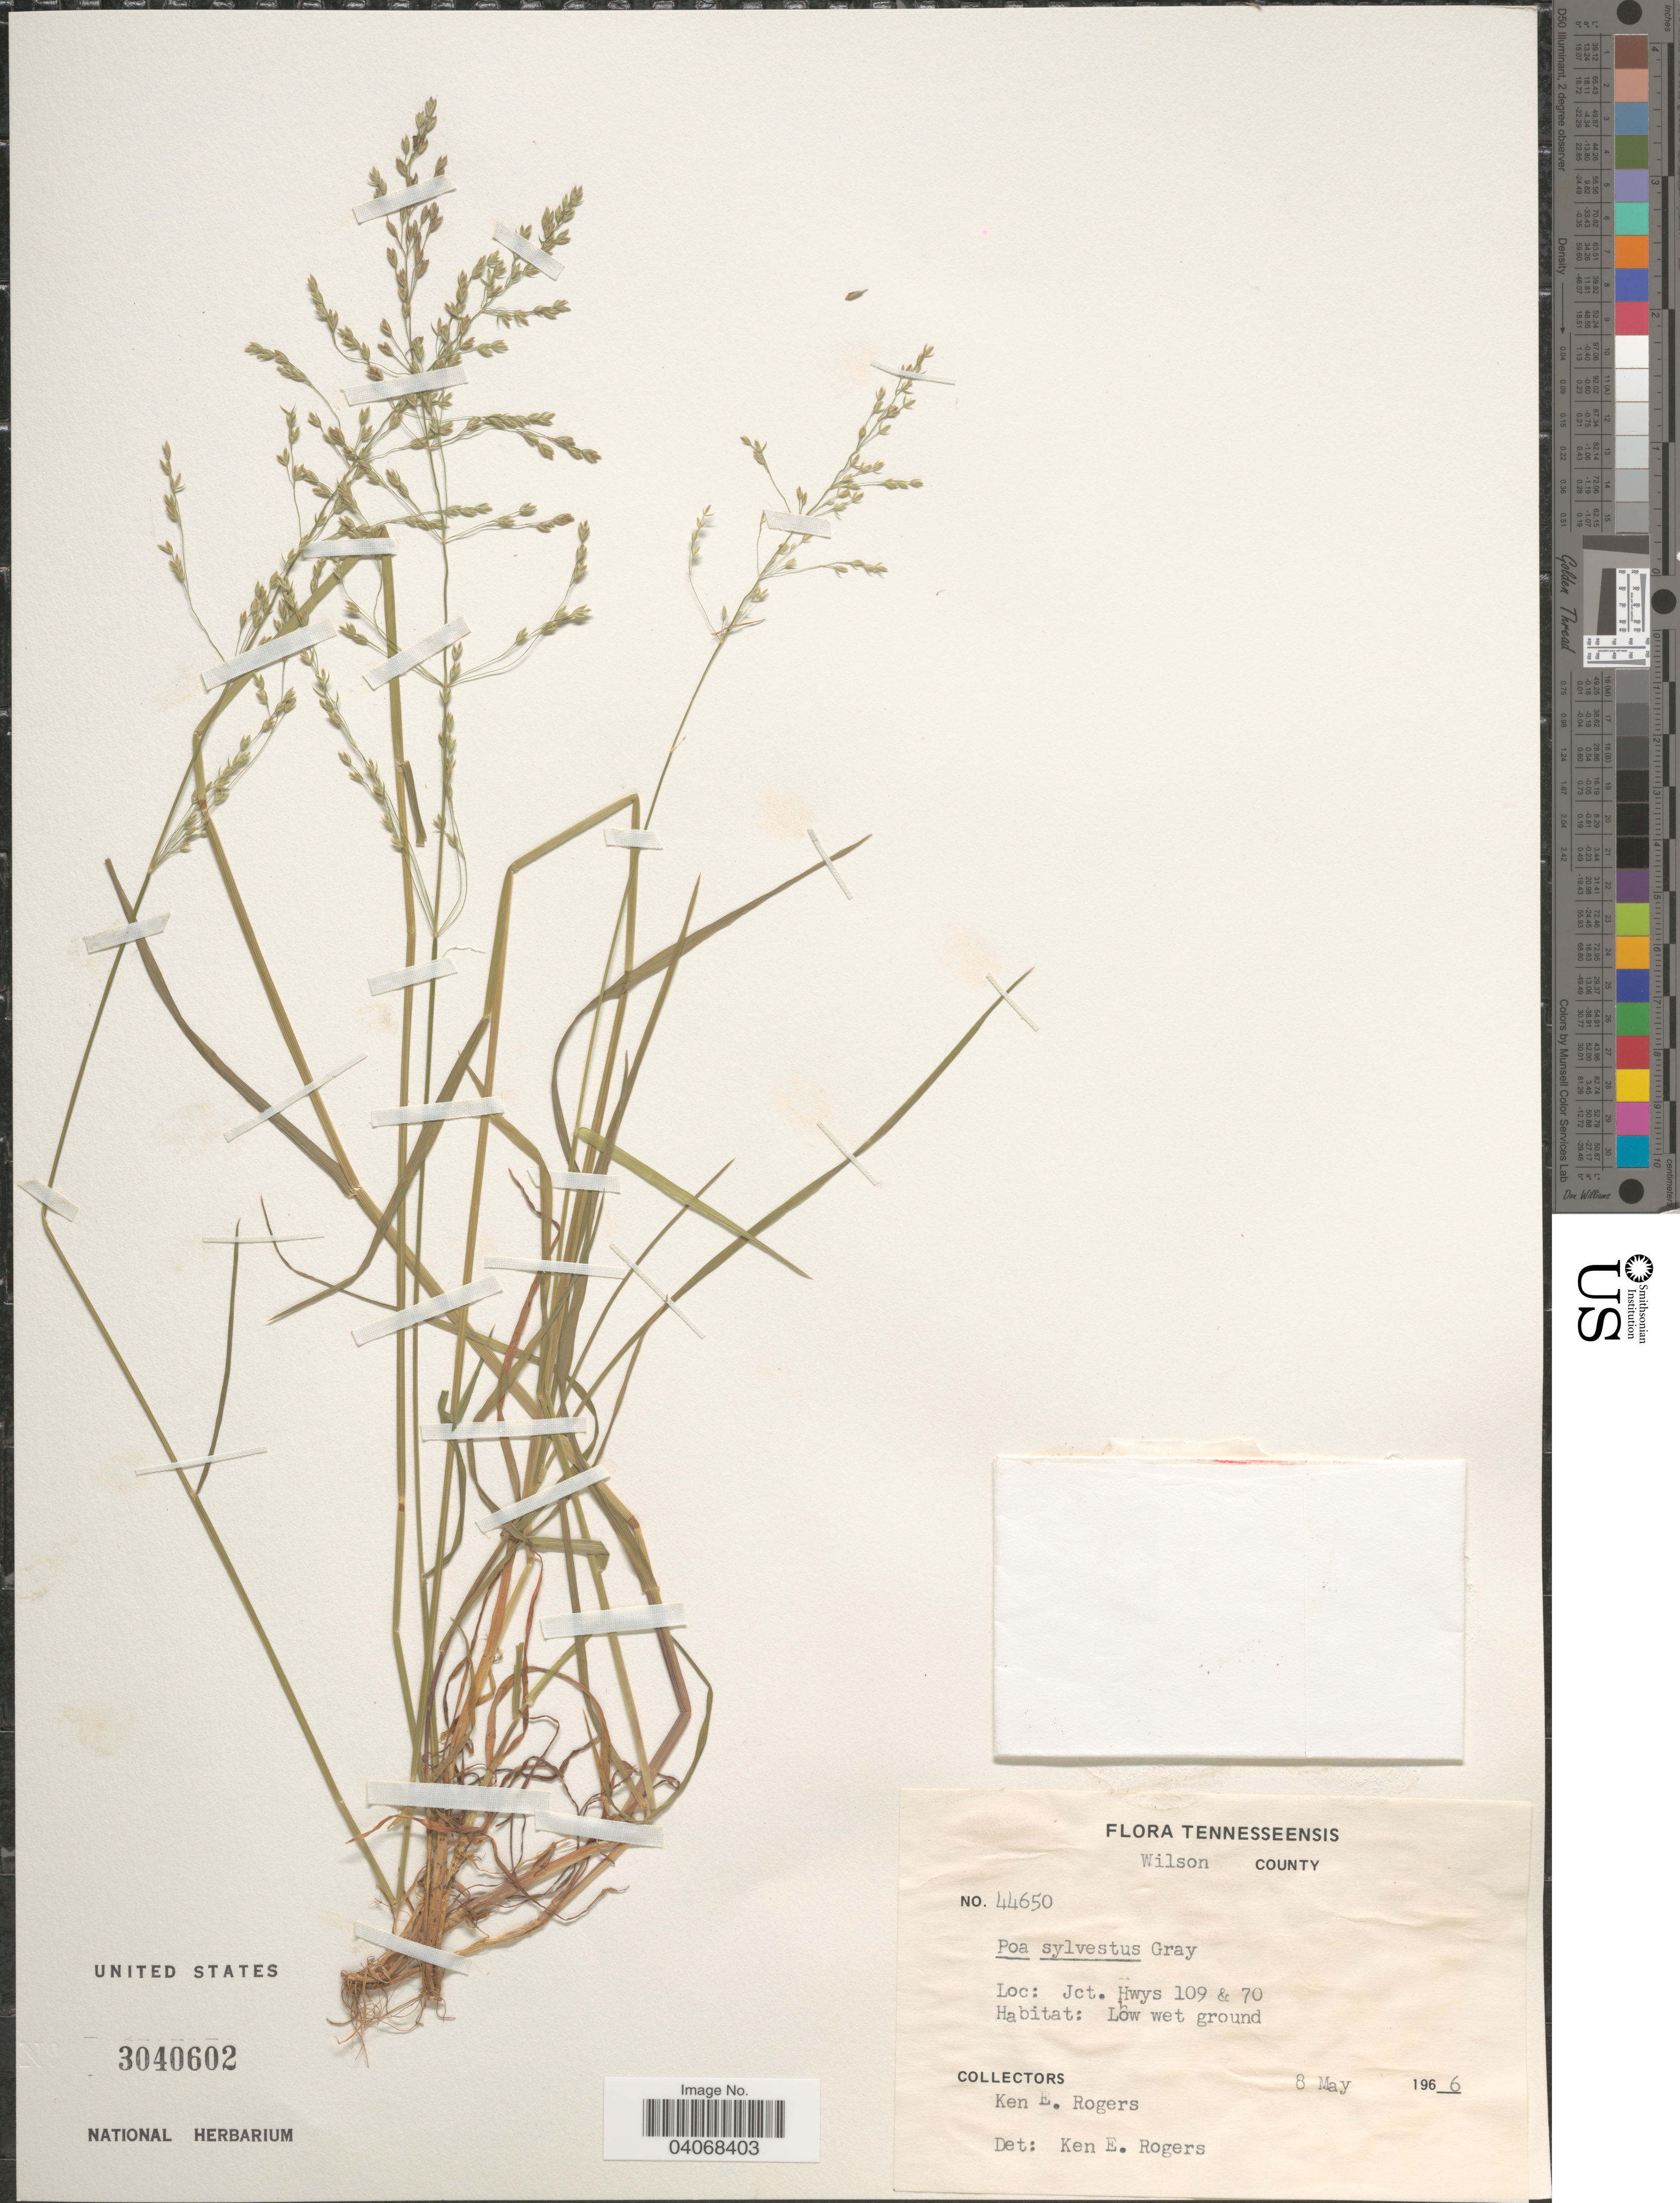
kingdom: Plantae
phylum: Tracheophyta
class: Liliopsida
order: Poales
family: Poaceae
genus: Poa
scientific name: Poa sylvestris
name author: A. Gray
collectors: K. Rogers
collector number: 44650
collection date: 1966-05-08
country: United States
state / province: Tennessee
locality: Wilson County. Jct. Hwys 109 & 70.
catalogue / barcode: US 3040602